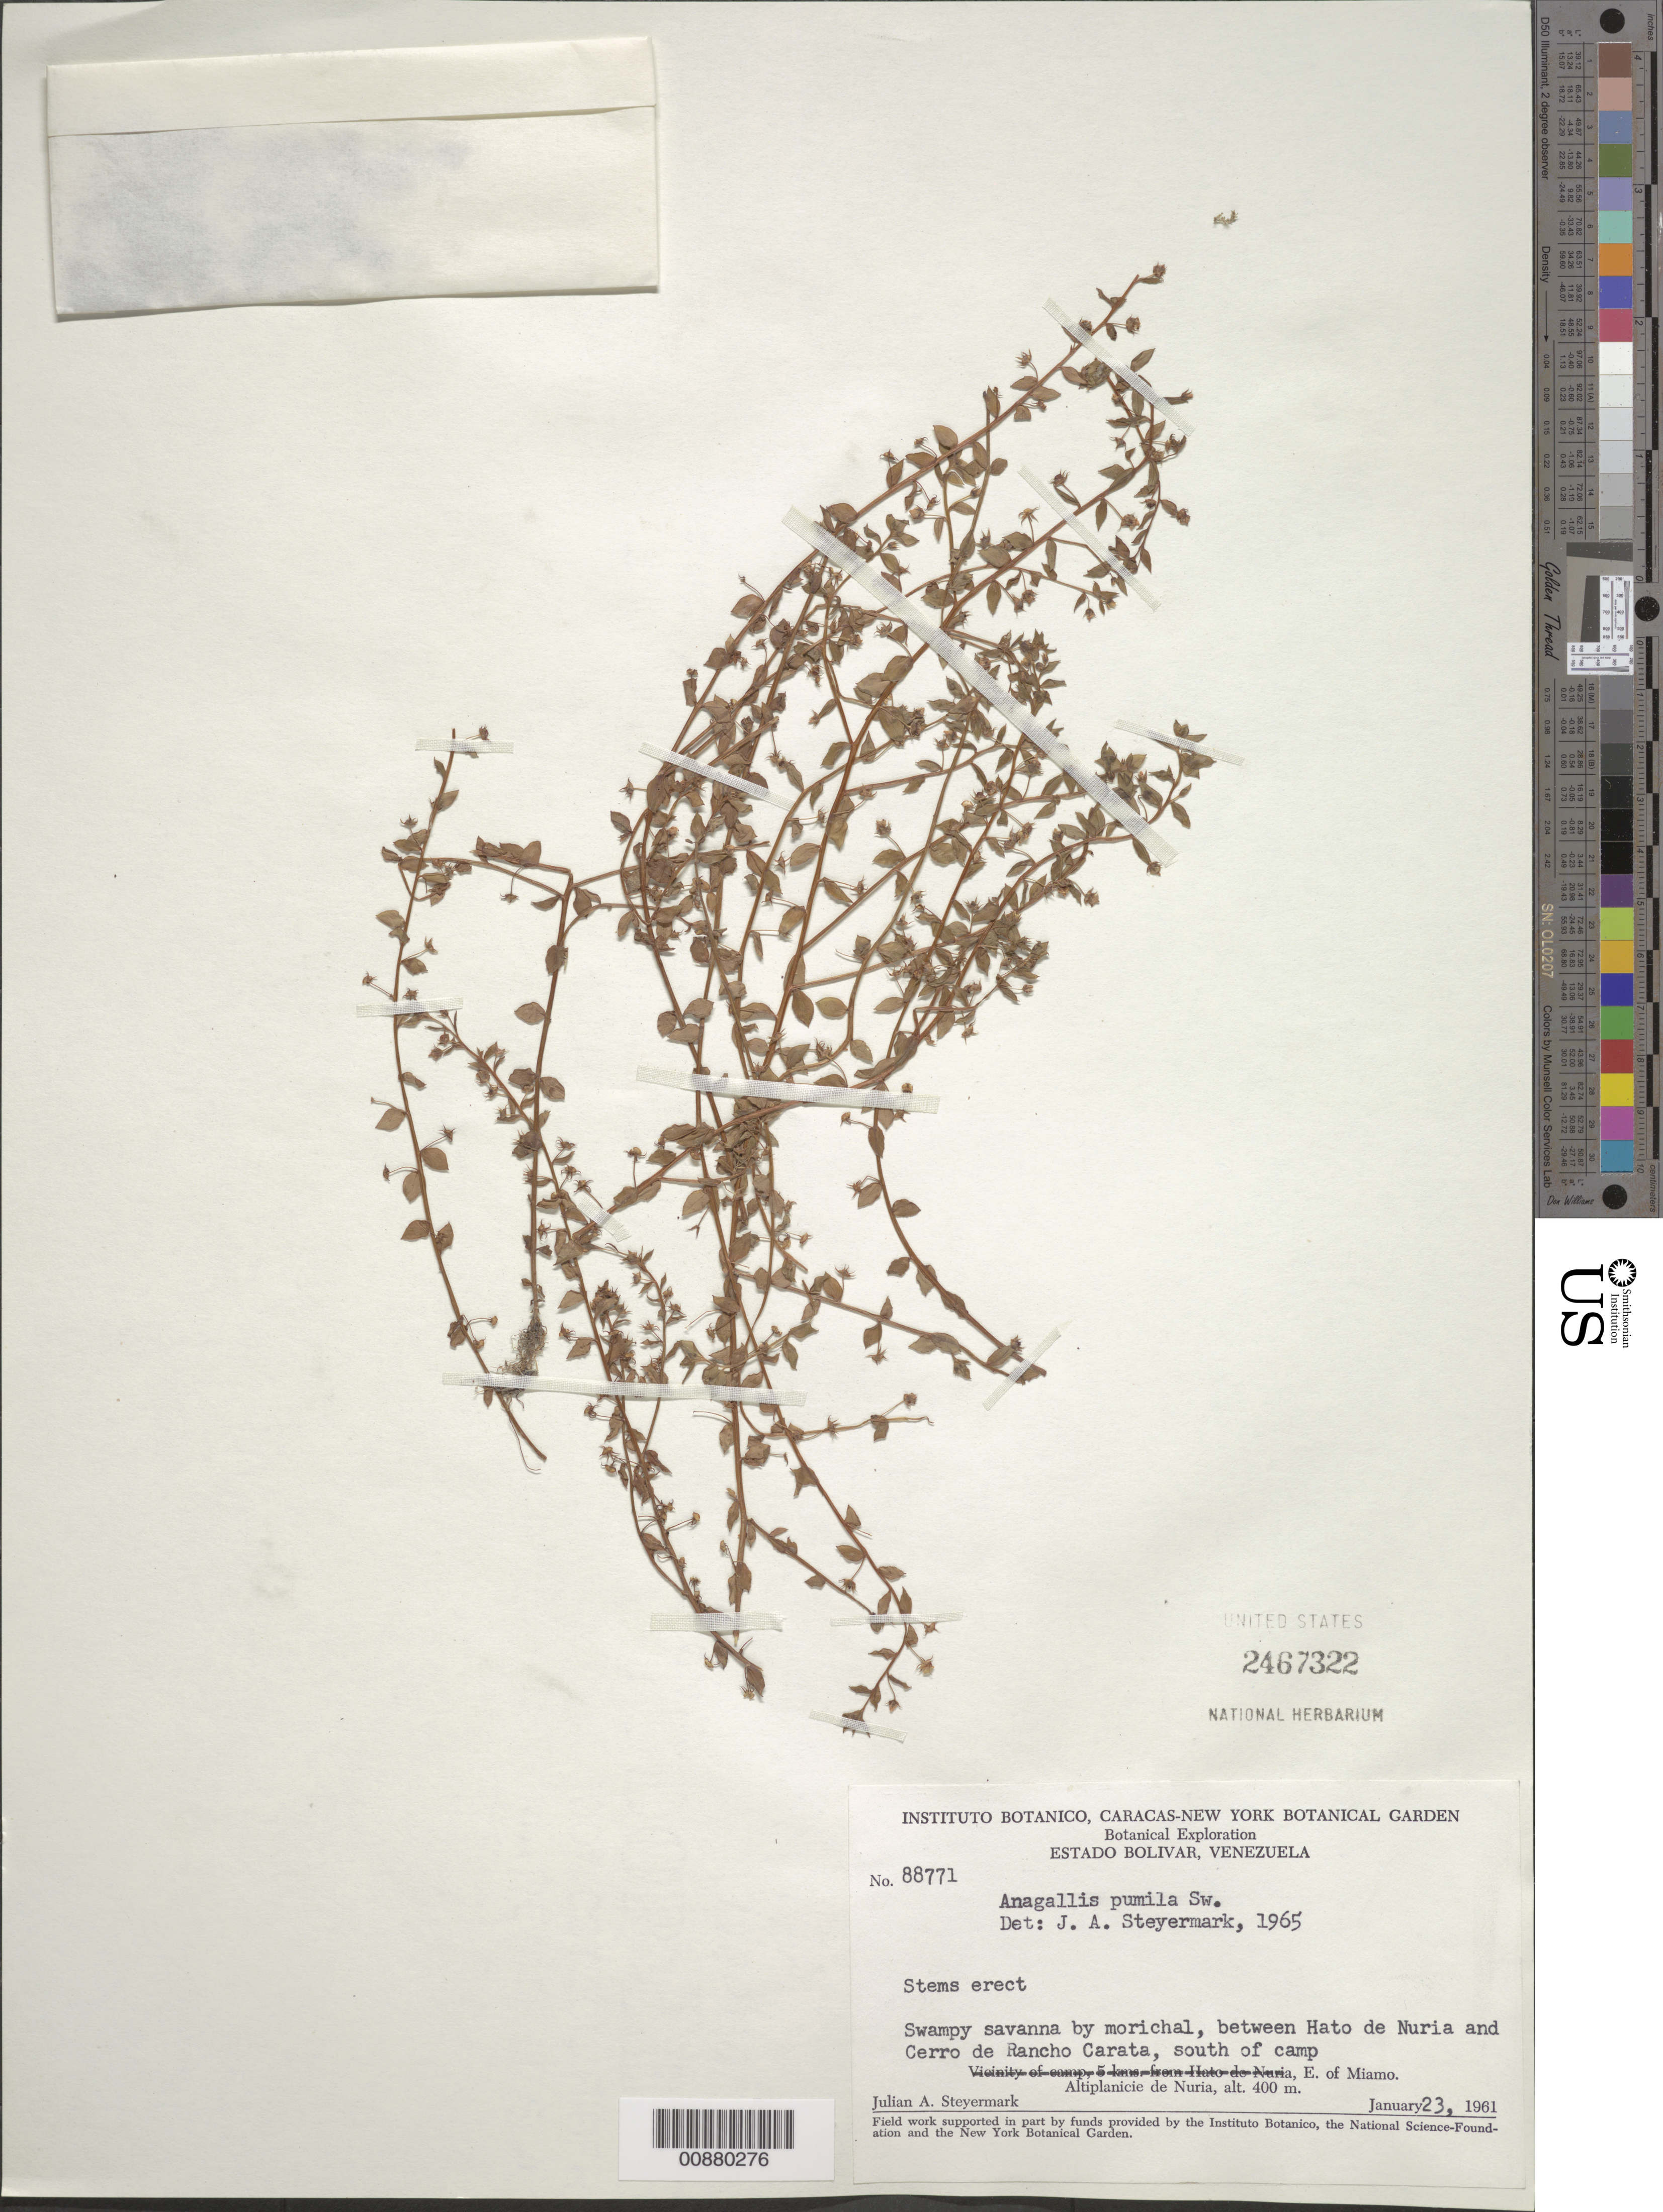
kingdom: Plantae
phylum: Tracheophyta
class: Magnoliopsida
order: Ericales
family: Primulaceae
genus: Anagallis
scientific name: Anagallis pumila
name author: Sw.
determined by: Steyermark, Julian A., (VEN)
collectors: J. Steyermark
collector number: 88771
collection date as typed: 23-Jan-61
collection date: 1961-01-23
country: Venezuela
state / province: Bolívar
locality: Altiplanicie de Nuria, E of Miamo, between Hato de Nuria and Cerro de Rancho Carata, south of camp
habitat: Swampy savanna, by morichal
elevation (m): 400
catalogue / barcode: US 2467322